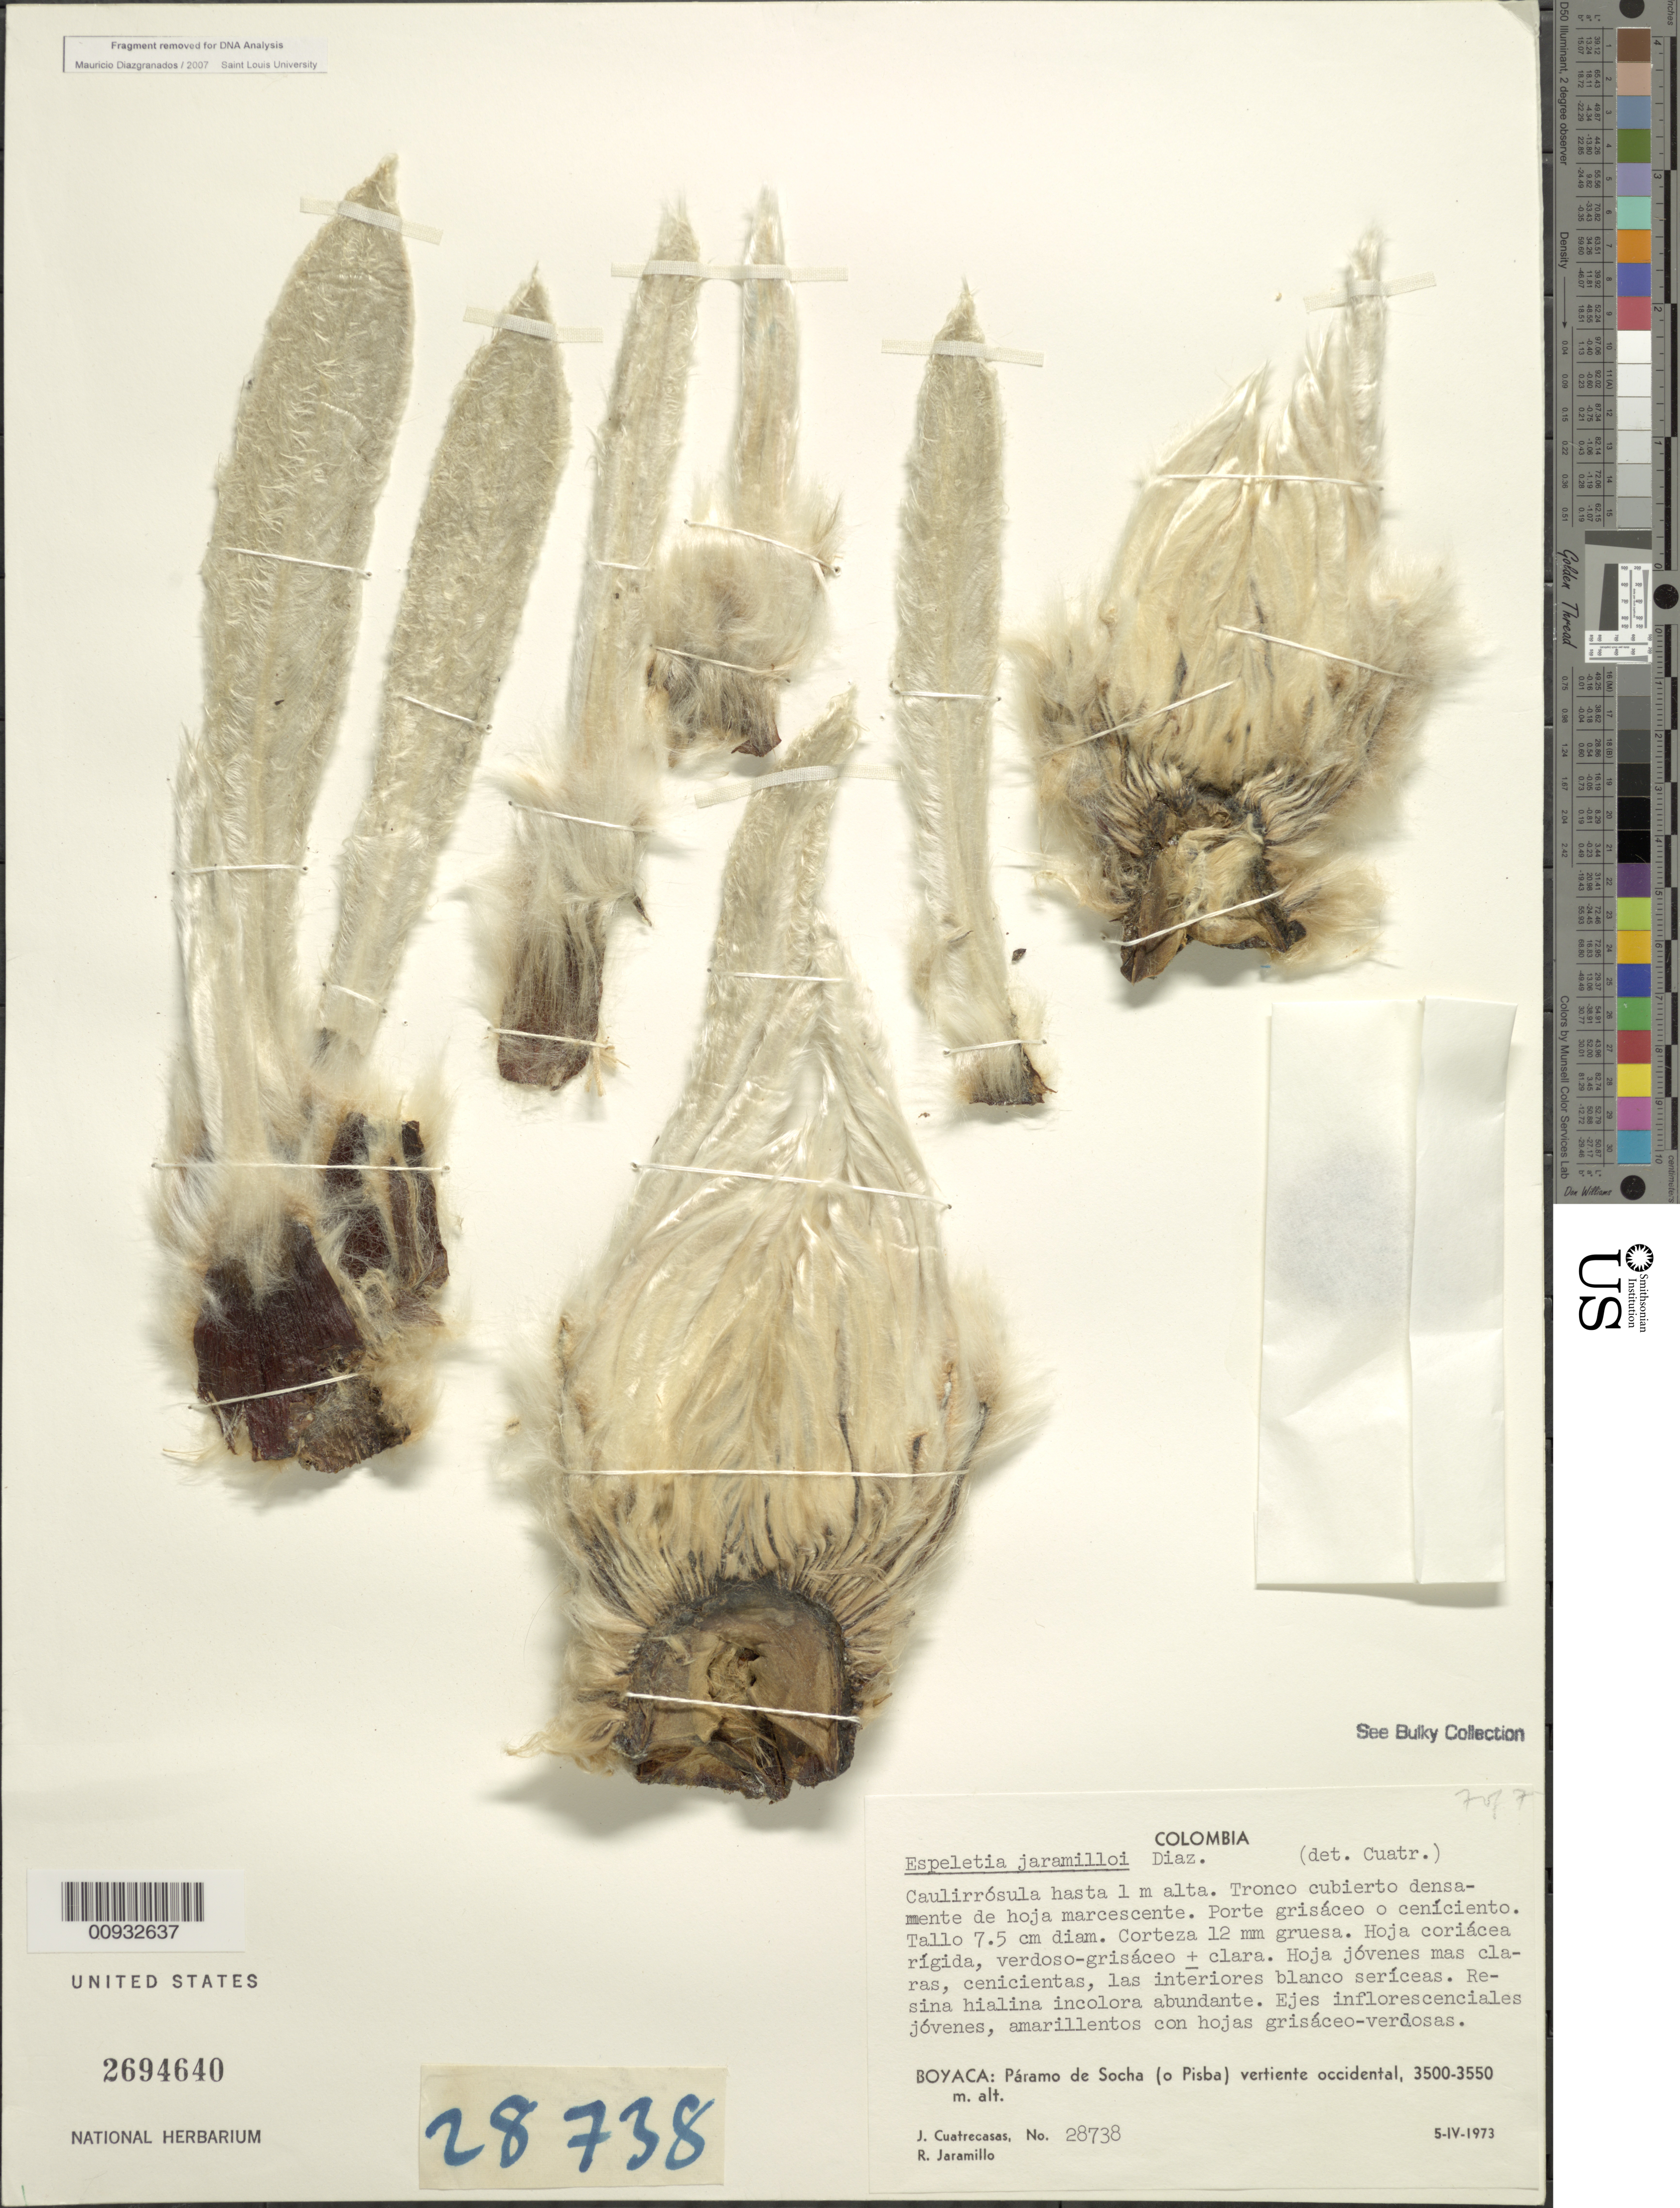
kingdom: Plantae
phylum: Tracheophyta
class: Magnoliopsida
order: Asterales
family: Asteraceae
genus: Espeletia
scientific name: Espeletia jaramilloi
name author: S. Díaz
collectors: J. Cuatrecasas & R. Jaramillo M.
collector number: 28738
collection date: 1973-04-05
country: Colombia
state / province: Boyacá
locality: Paramo de Socha (o Pisba) vertiente occidental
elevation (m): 3500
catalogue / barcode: US 2694640